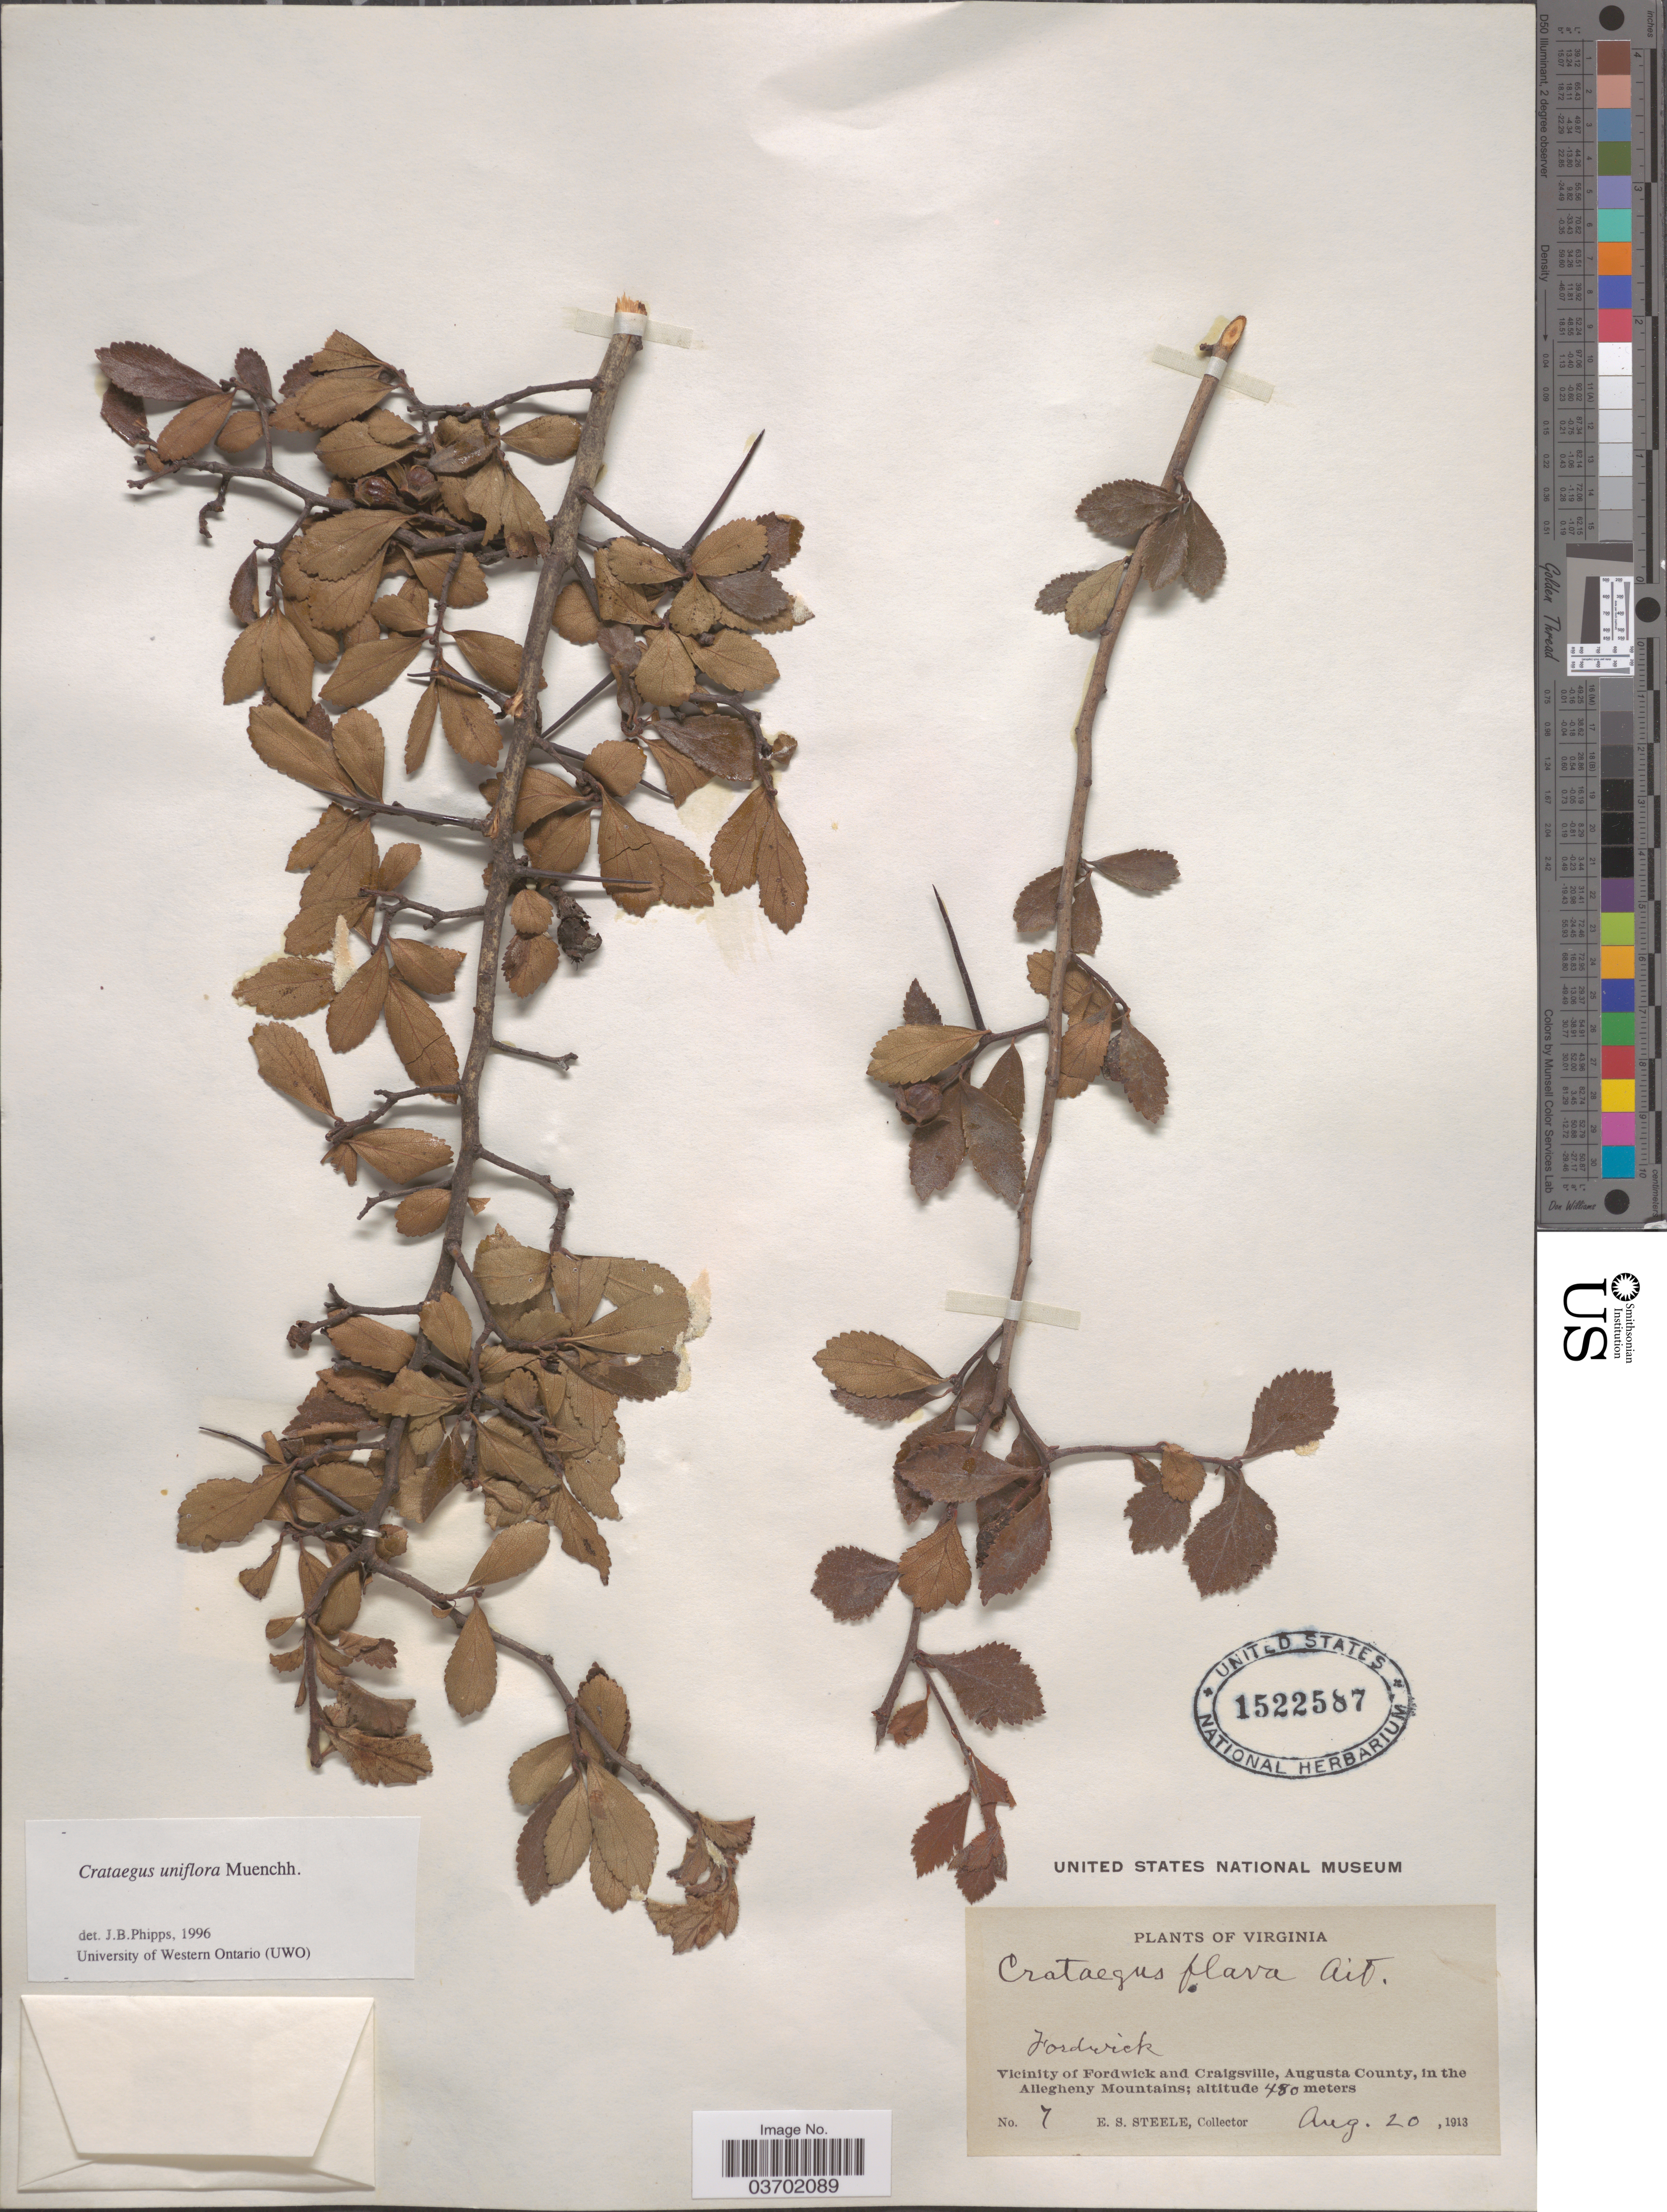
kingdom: Plantae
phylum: Tracheophyta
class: Magnoliopsida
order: Rosales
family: Rosaceae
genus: Crataegus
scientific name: Crataegus uniflora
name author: Münchh.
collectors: E. Steele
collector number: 7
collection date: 1913-08-20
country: United States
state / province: Virginia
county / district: Augusta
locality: Vicinity of Fordwick and Craigsville, Augusta County, in the Allegheny Mountains.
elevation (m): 480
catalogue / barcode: US 1522587